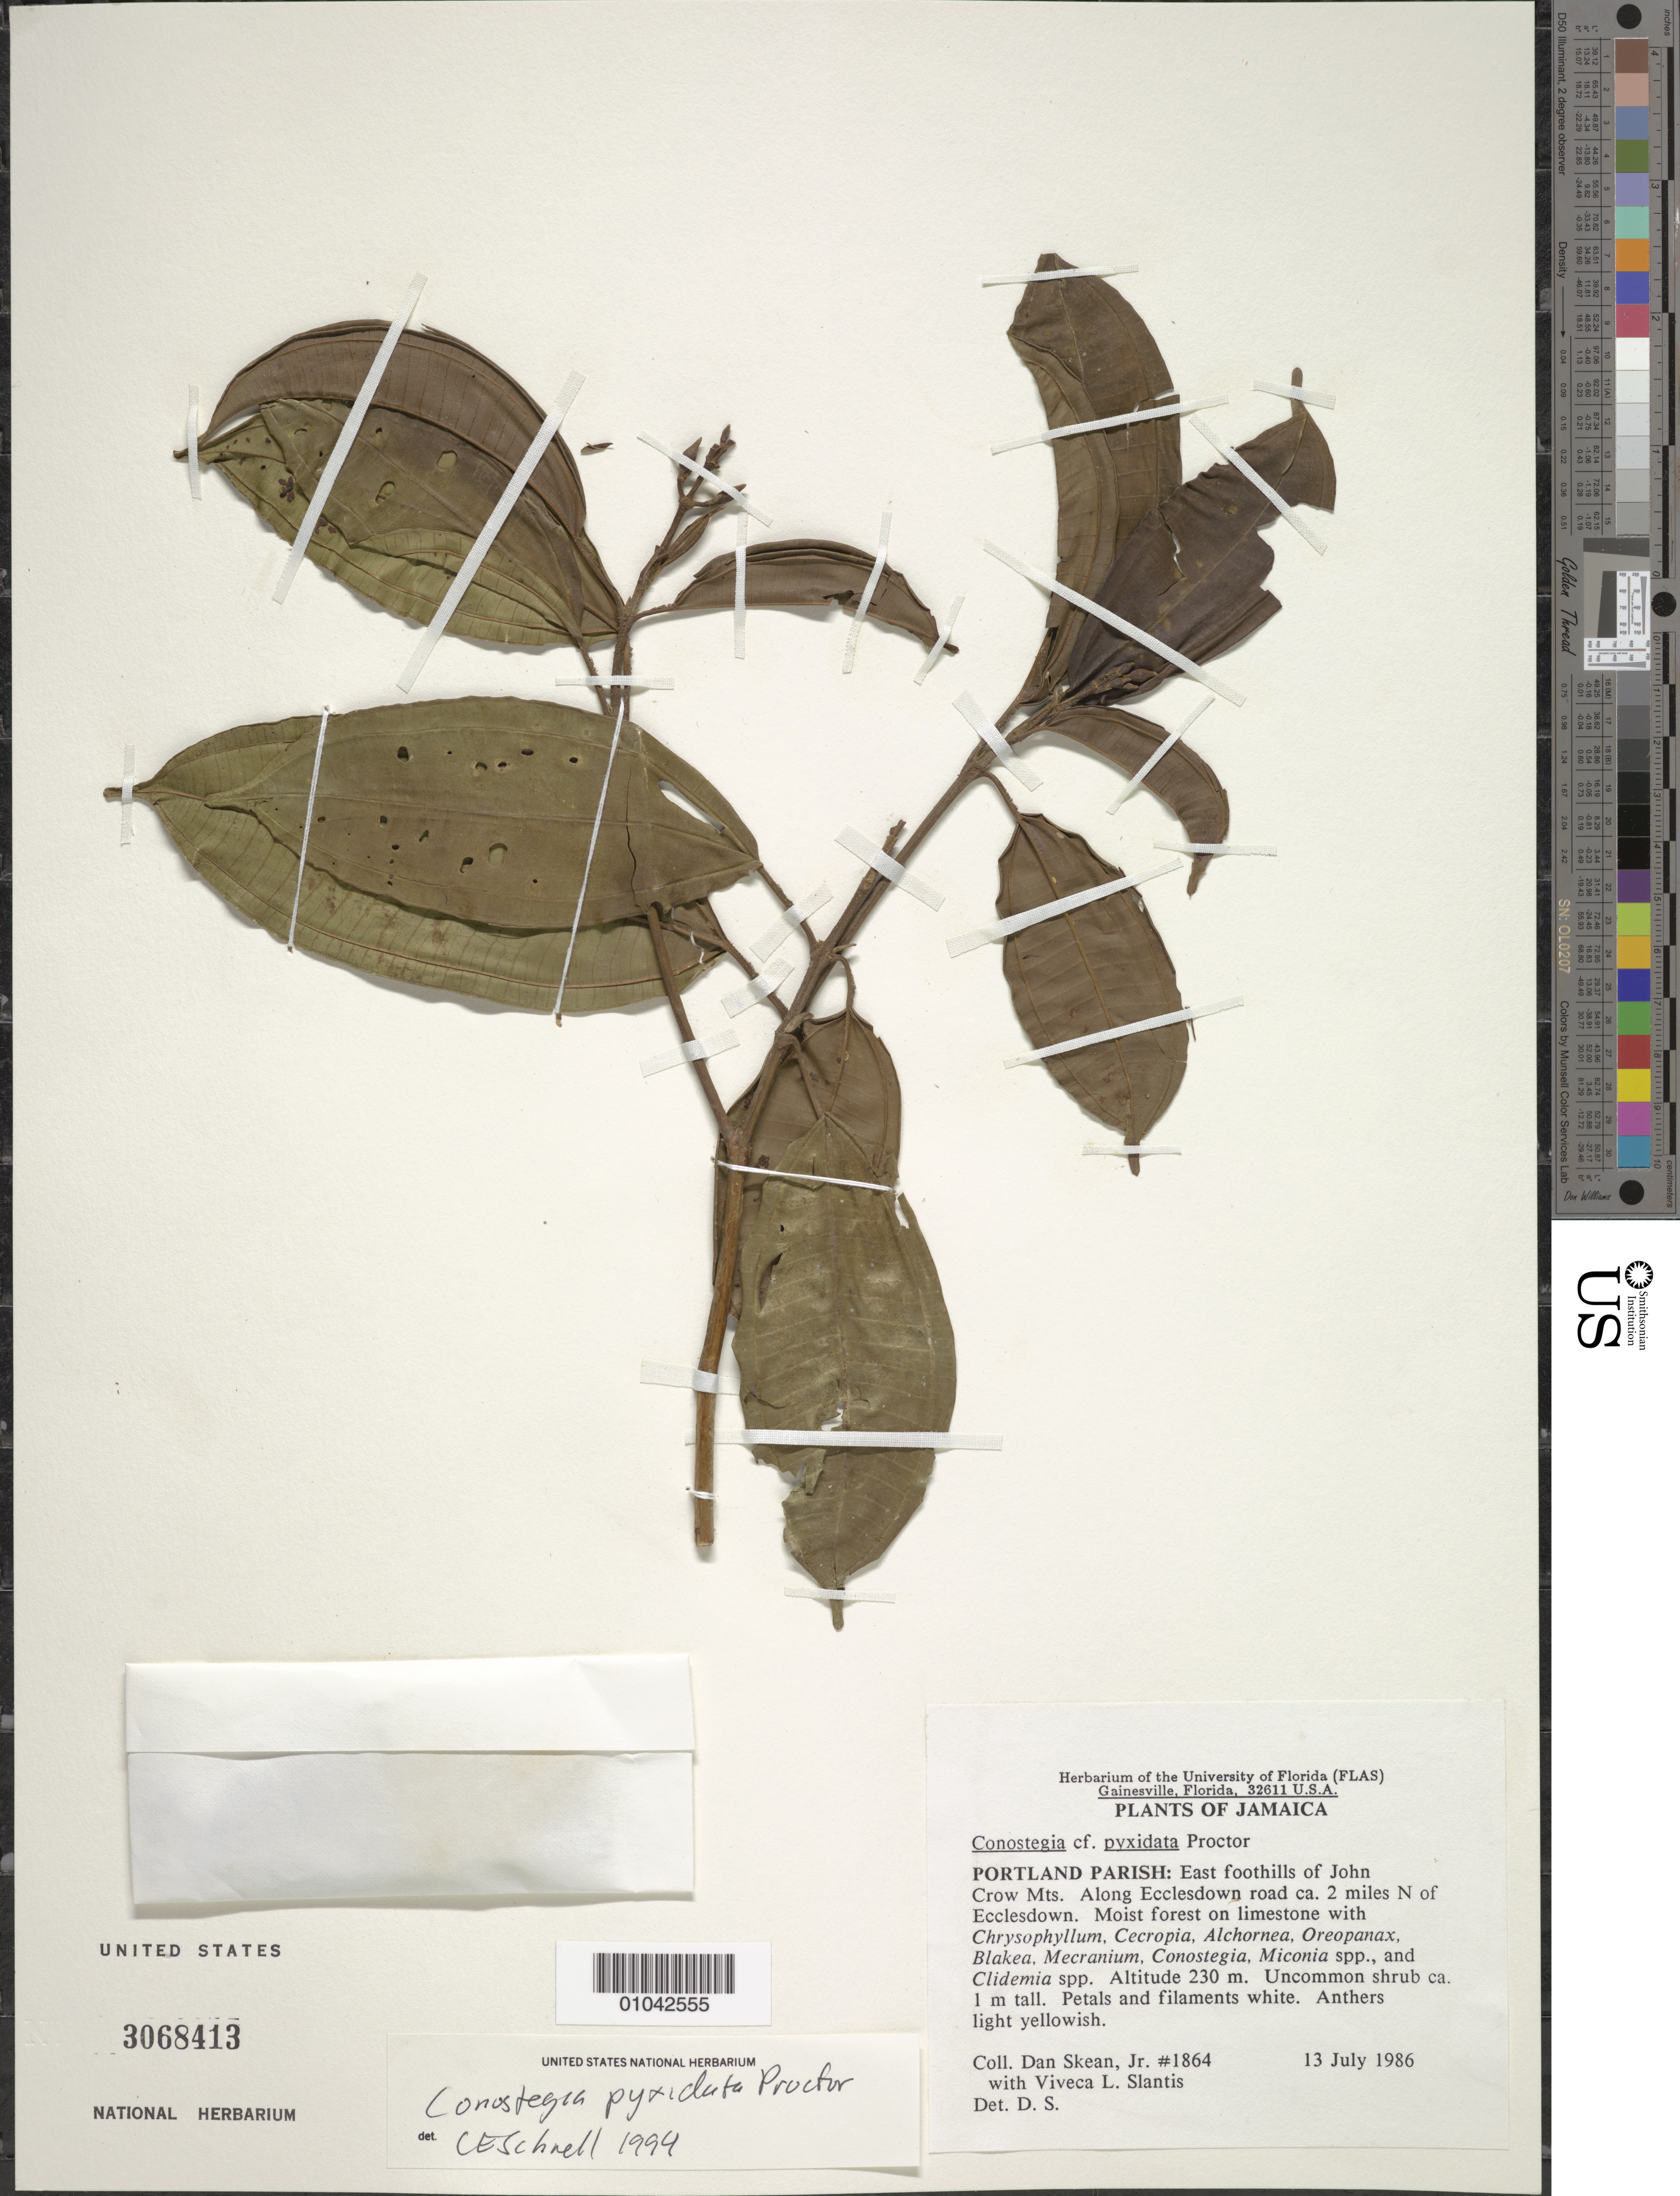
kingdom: Plantae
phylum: Tracheophyta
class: Magnoliopsida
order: Myrtales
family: Melastomataceae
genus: Conostegia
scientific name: Conostegia pyxidata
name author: Proctor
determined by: Schnell, C. E.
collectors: J. D. Skean & V. Slantis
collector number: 1864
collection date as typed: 13 Jul 1986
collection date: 1986-07-13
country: Jamaica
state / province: Portland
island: Jamaica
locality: East foothills of John Crow Mts., along Ecclesdown road ca. 2 miles N of Ecclesdown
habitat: Moist forest on limestone with Chrysophyllum, Cecropia, Alchornea, Oreopanax, Blakea, Mecranium, Conostegia, Miconia spp., Clidemia spp.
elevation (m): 230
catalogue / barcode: US 3068413